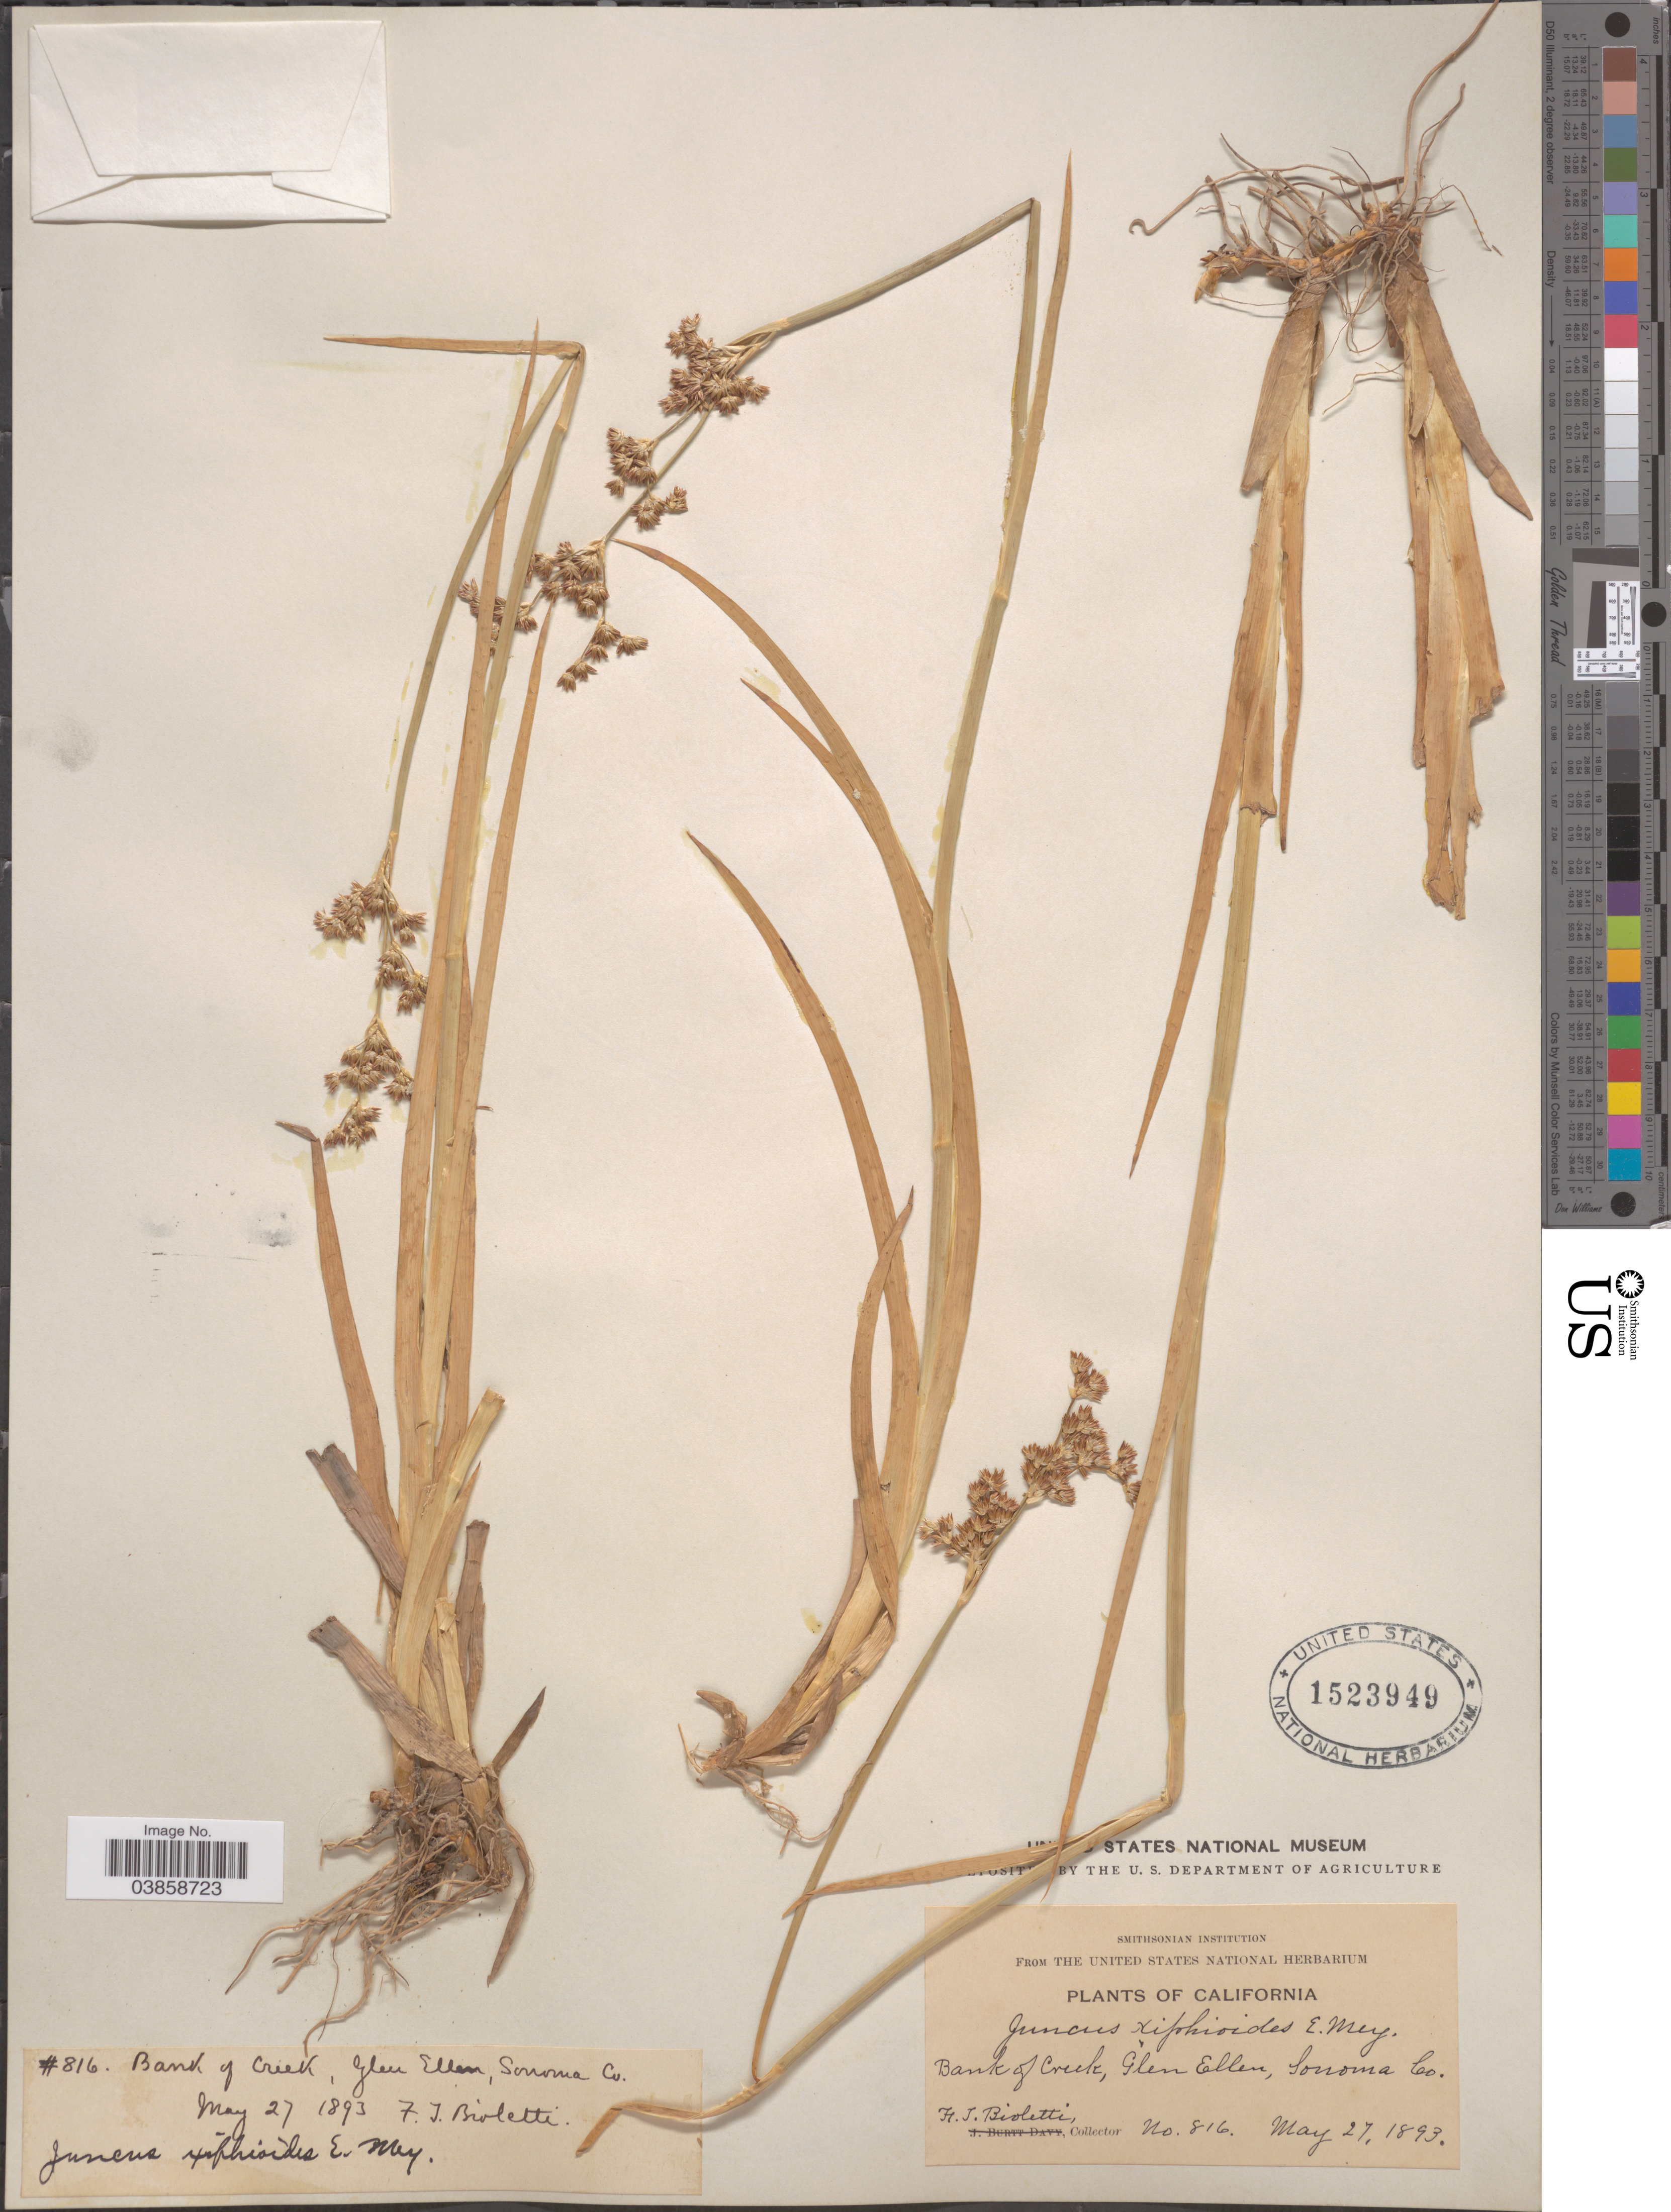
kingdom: Plantae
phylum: Tracheophyta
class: Liliopsida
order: Poales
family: Juncaceae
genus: Juncus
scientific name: Juncus xiphioides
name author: E. Mey.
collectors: F. T. Bioletti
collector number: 816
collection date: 1893-05-27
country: United States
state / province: California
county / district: Sonoma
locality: Bank of Creek, Glen Ellen, Sonoma Co.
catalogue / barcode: US 1523949